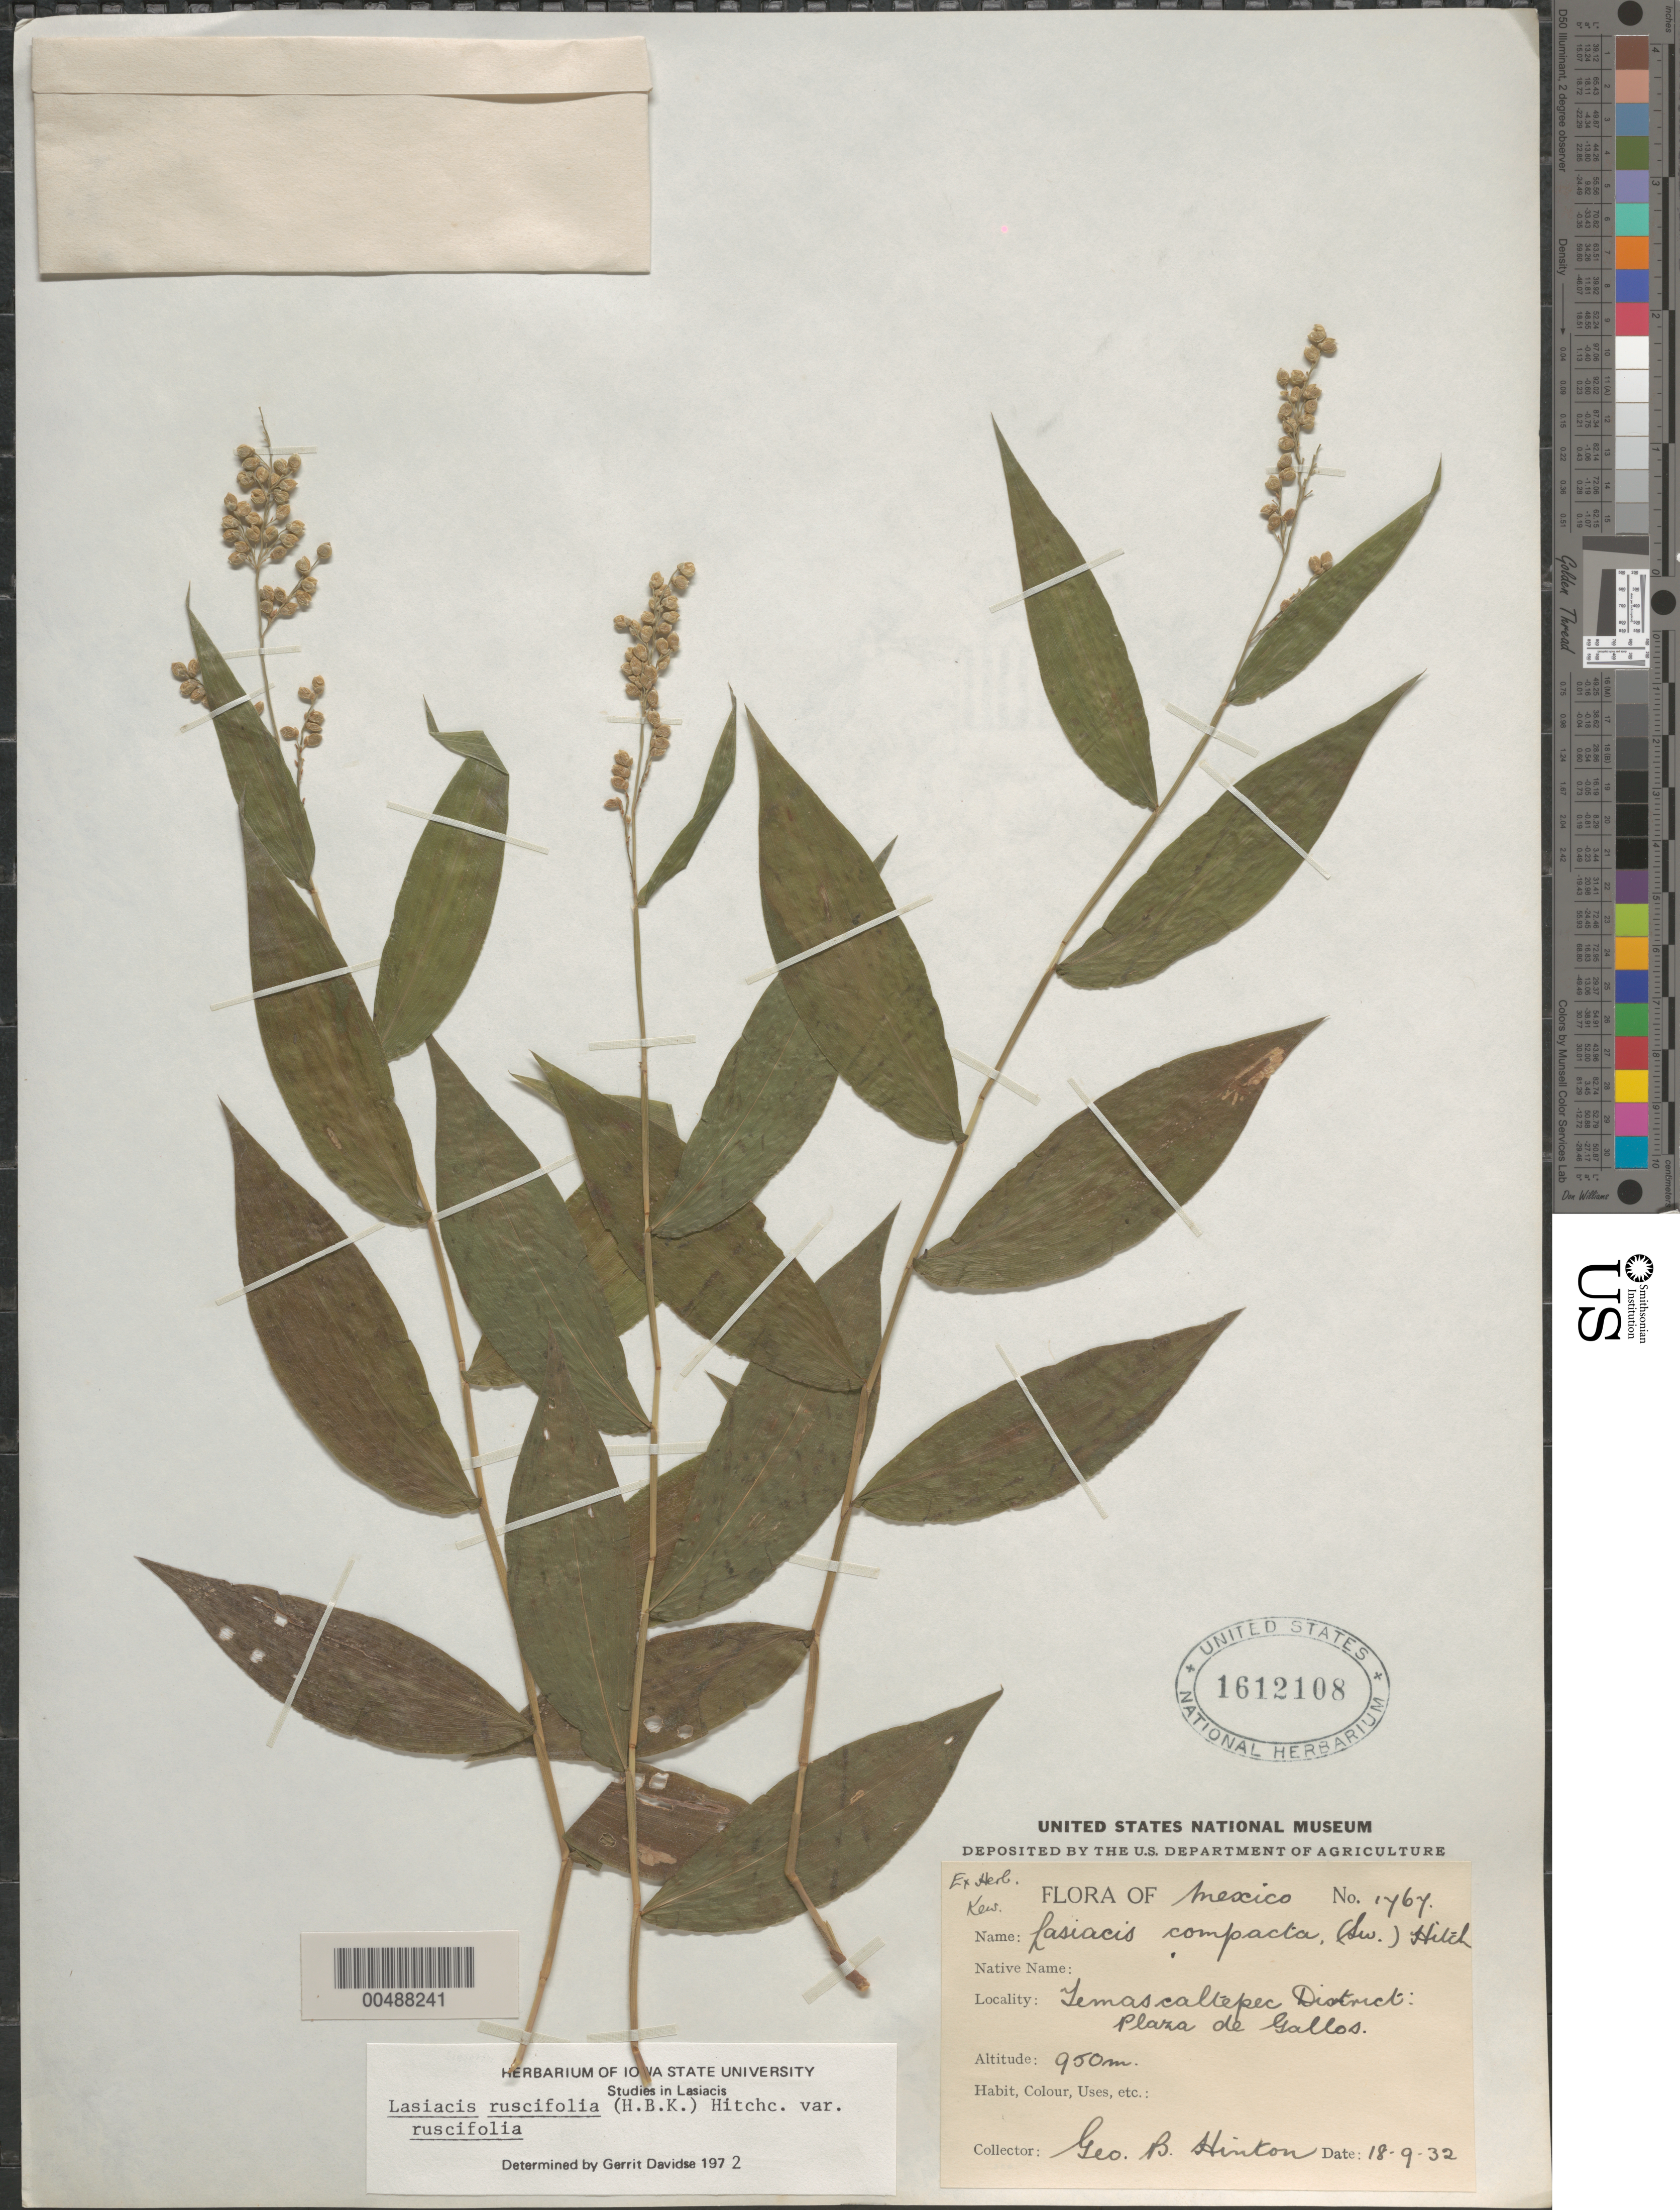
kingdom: Plantae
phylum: Tracheophyta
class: Liliopsida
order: Poales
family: Poaceae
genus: Lasiacis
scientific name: Lasiacis ruscifolia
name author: (Kunth) Hitchc.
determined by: Davidse, Gerrit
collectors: G. B. Hinton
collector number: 1767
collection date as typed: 18 Sep 1932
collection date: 1932-09-18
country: Mexico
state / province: México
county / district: Temascaltepec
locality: Temascaltepec Dist: Plaza de Gallos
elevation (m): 950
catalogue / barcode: US 1612108